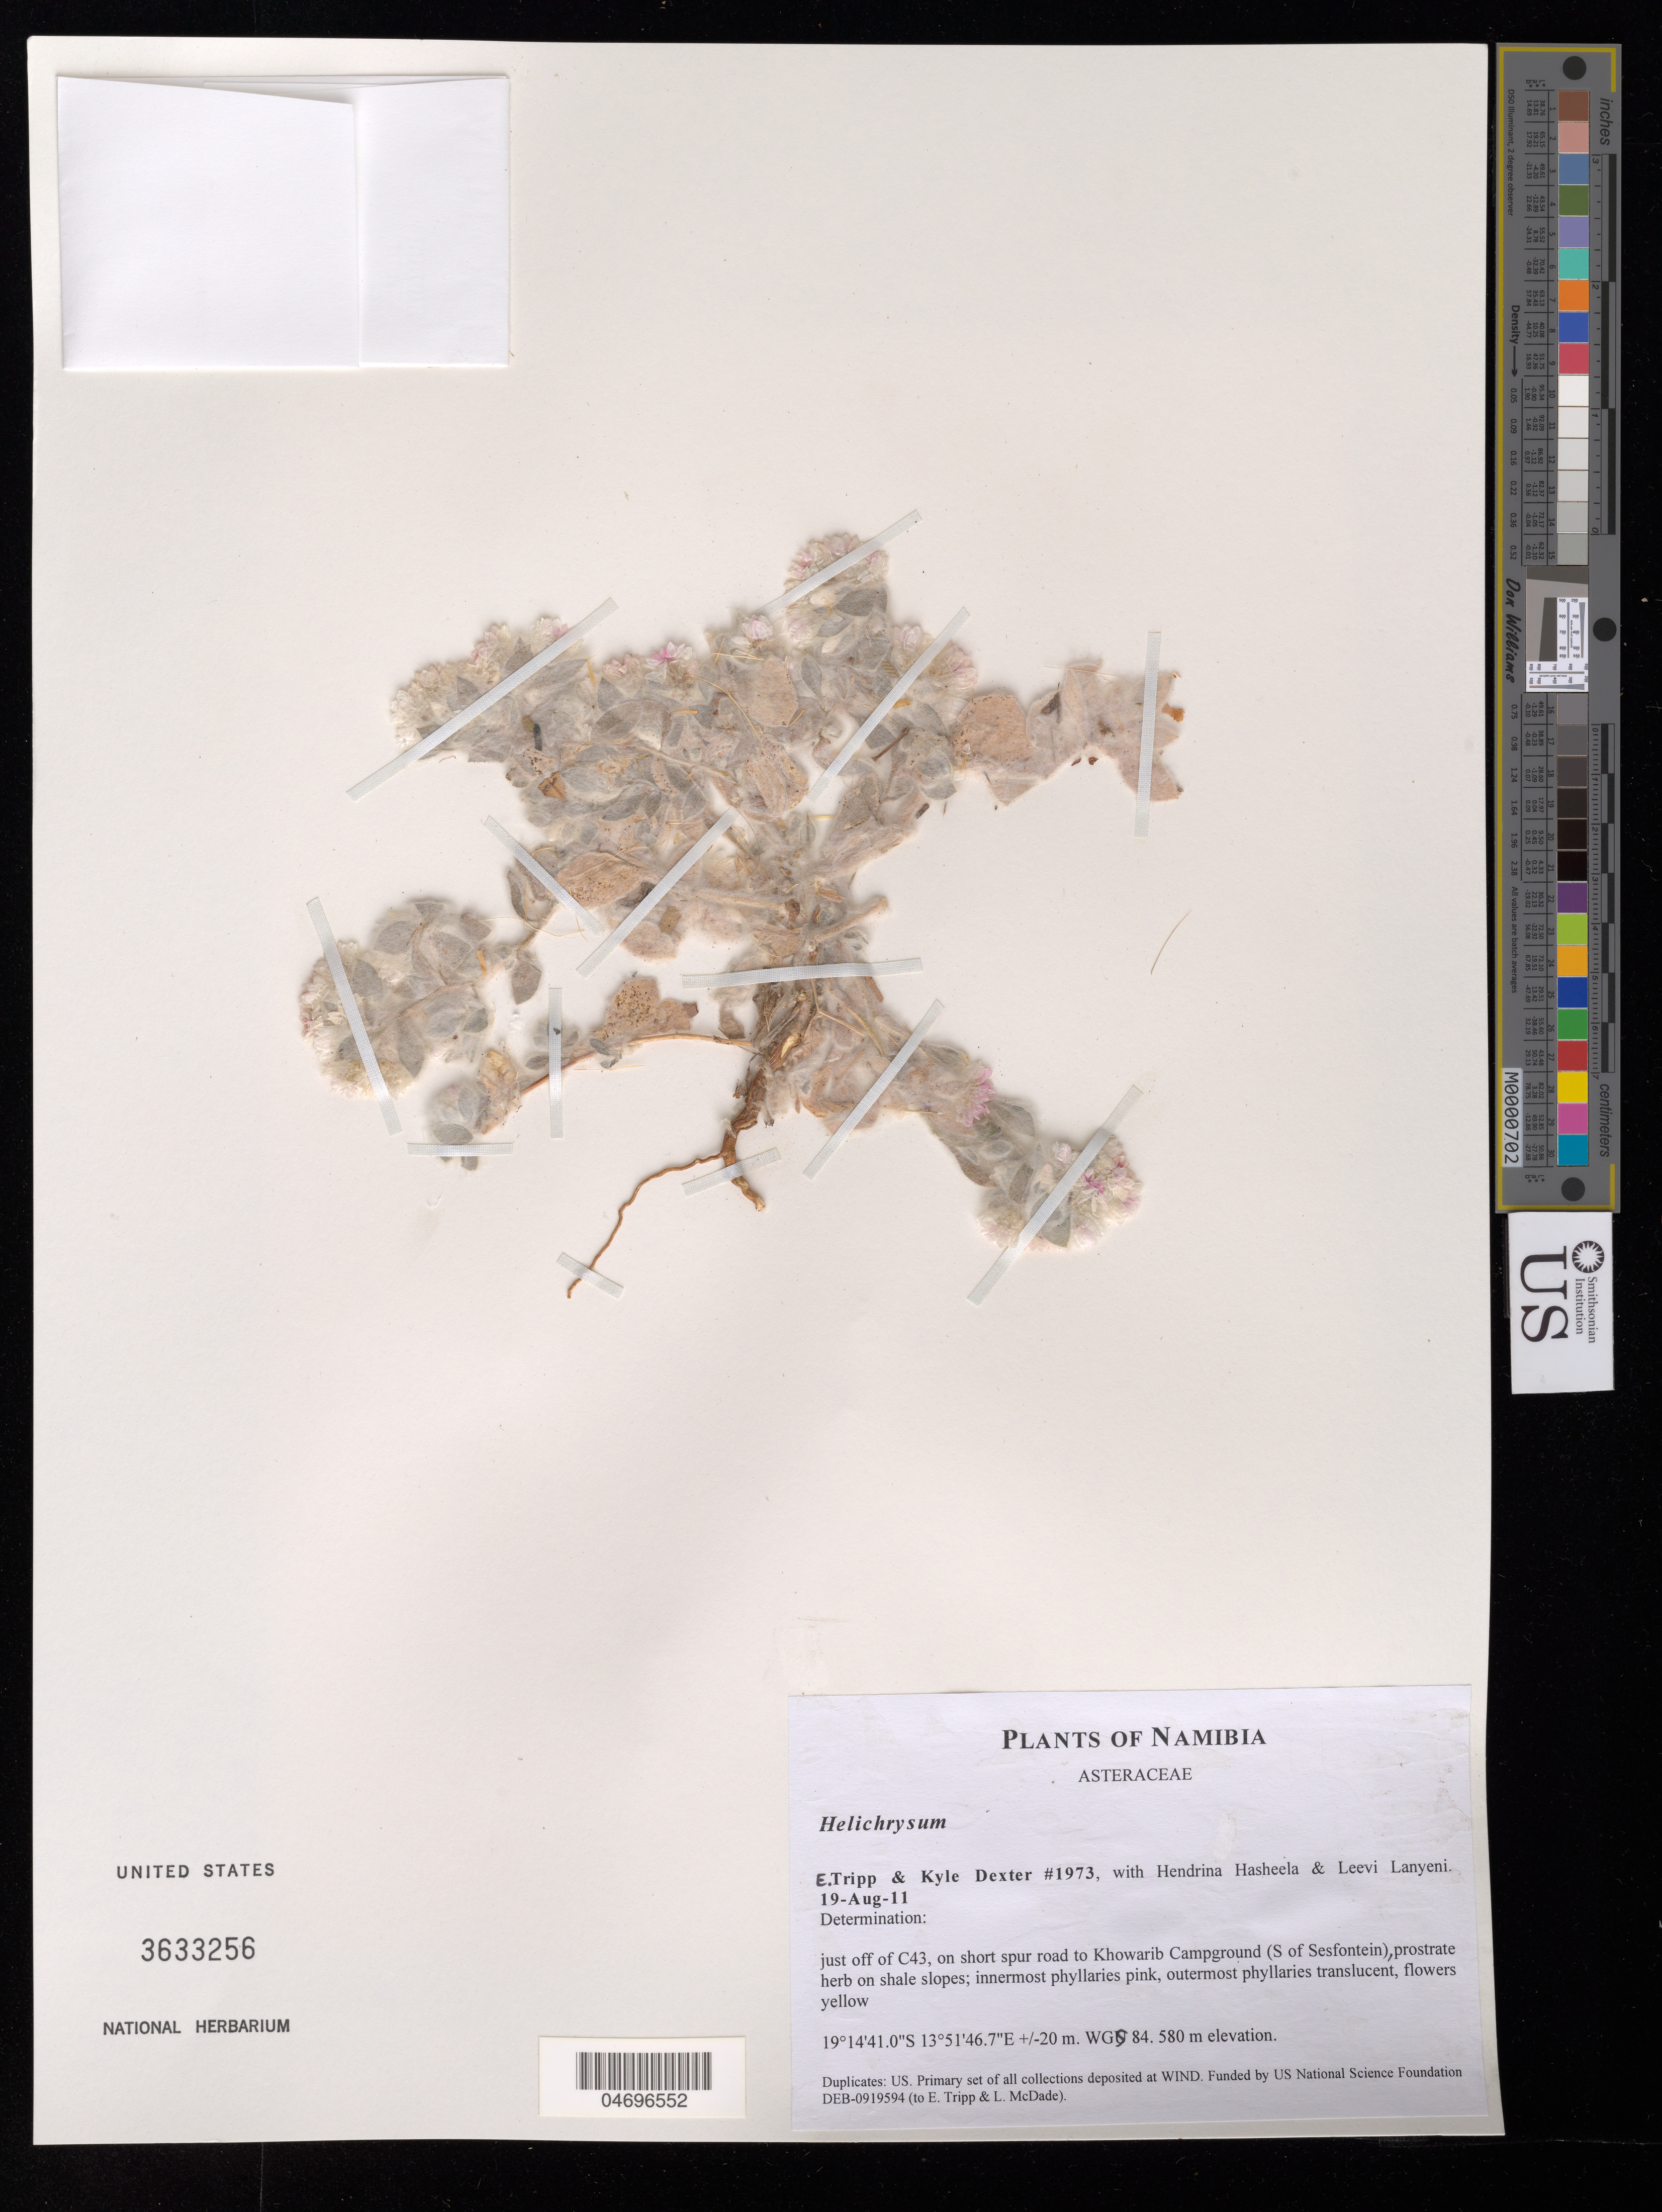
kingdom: Plantae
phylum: Tracheophyta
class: Magnoliopsida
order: Asterales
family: Asteraceae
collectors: E. Tripp, K. Dexter, H. Hasheela & L. Lanyeni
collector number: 1973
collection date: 2011-08-27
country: Namibia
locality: Just off of C43, on short spur road to Khowarib Campground (S of Sesfontein)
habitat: On shale slopes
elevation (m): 580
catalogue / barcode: US 3633256